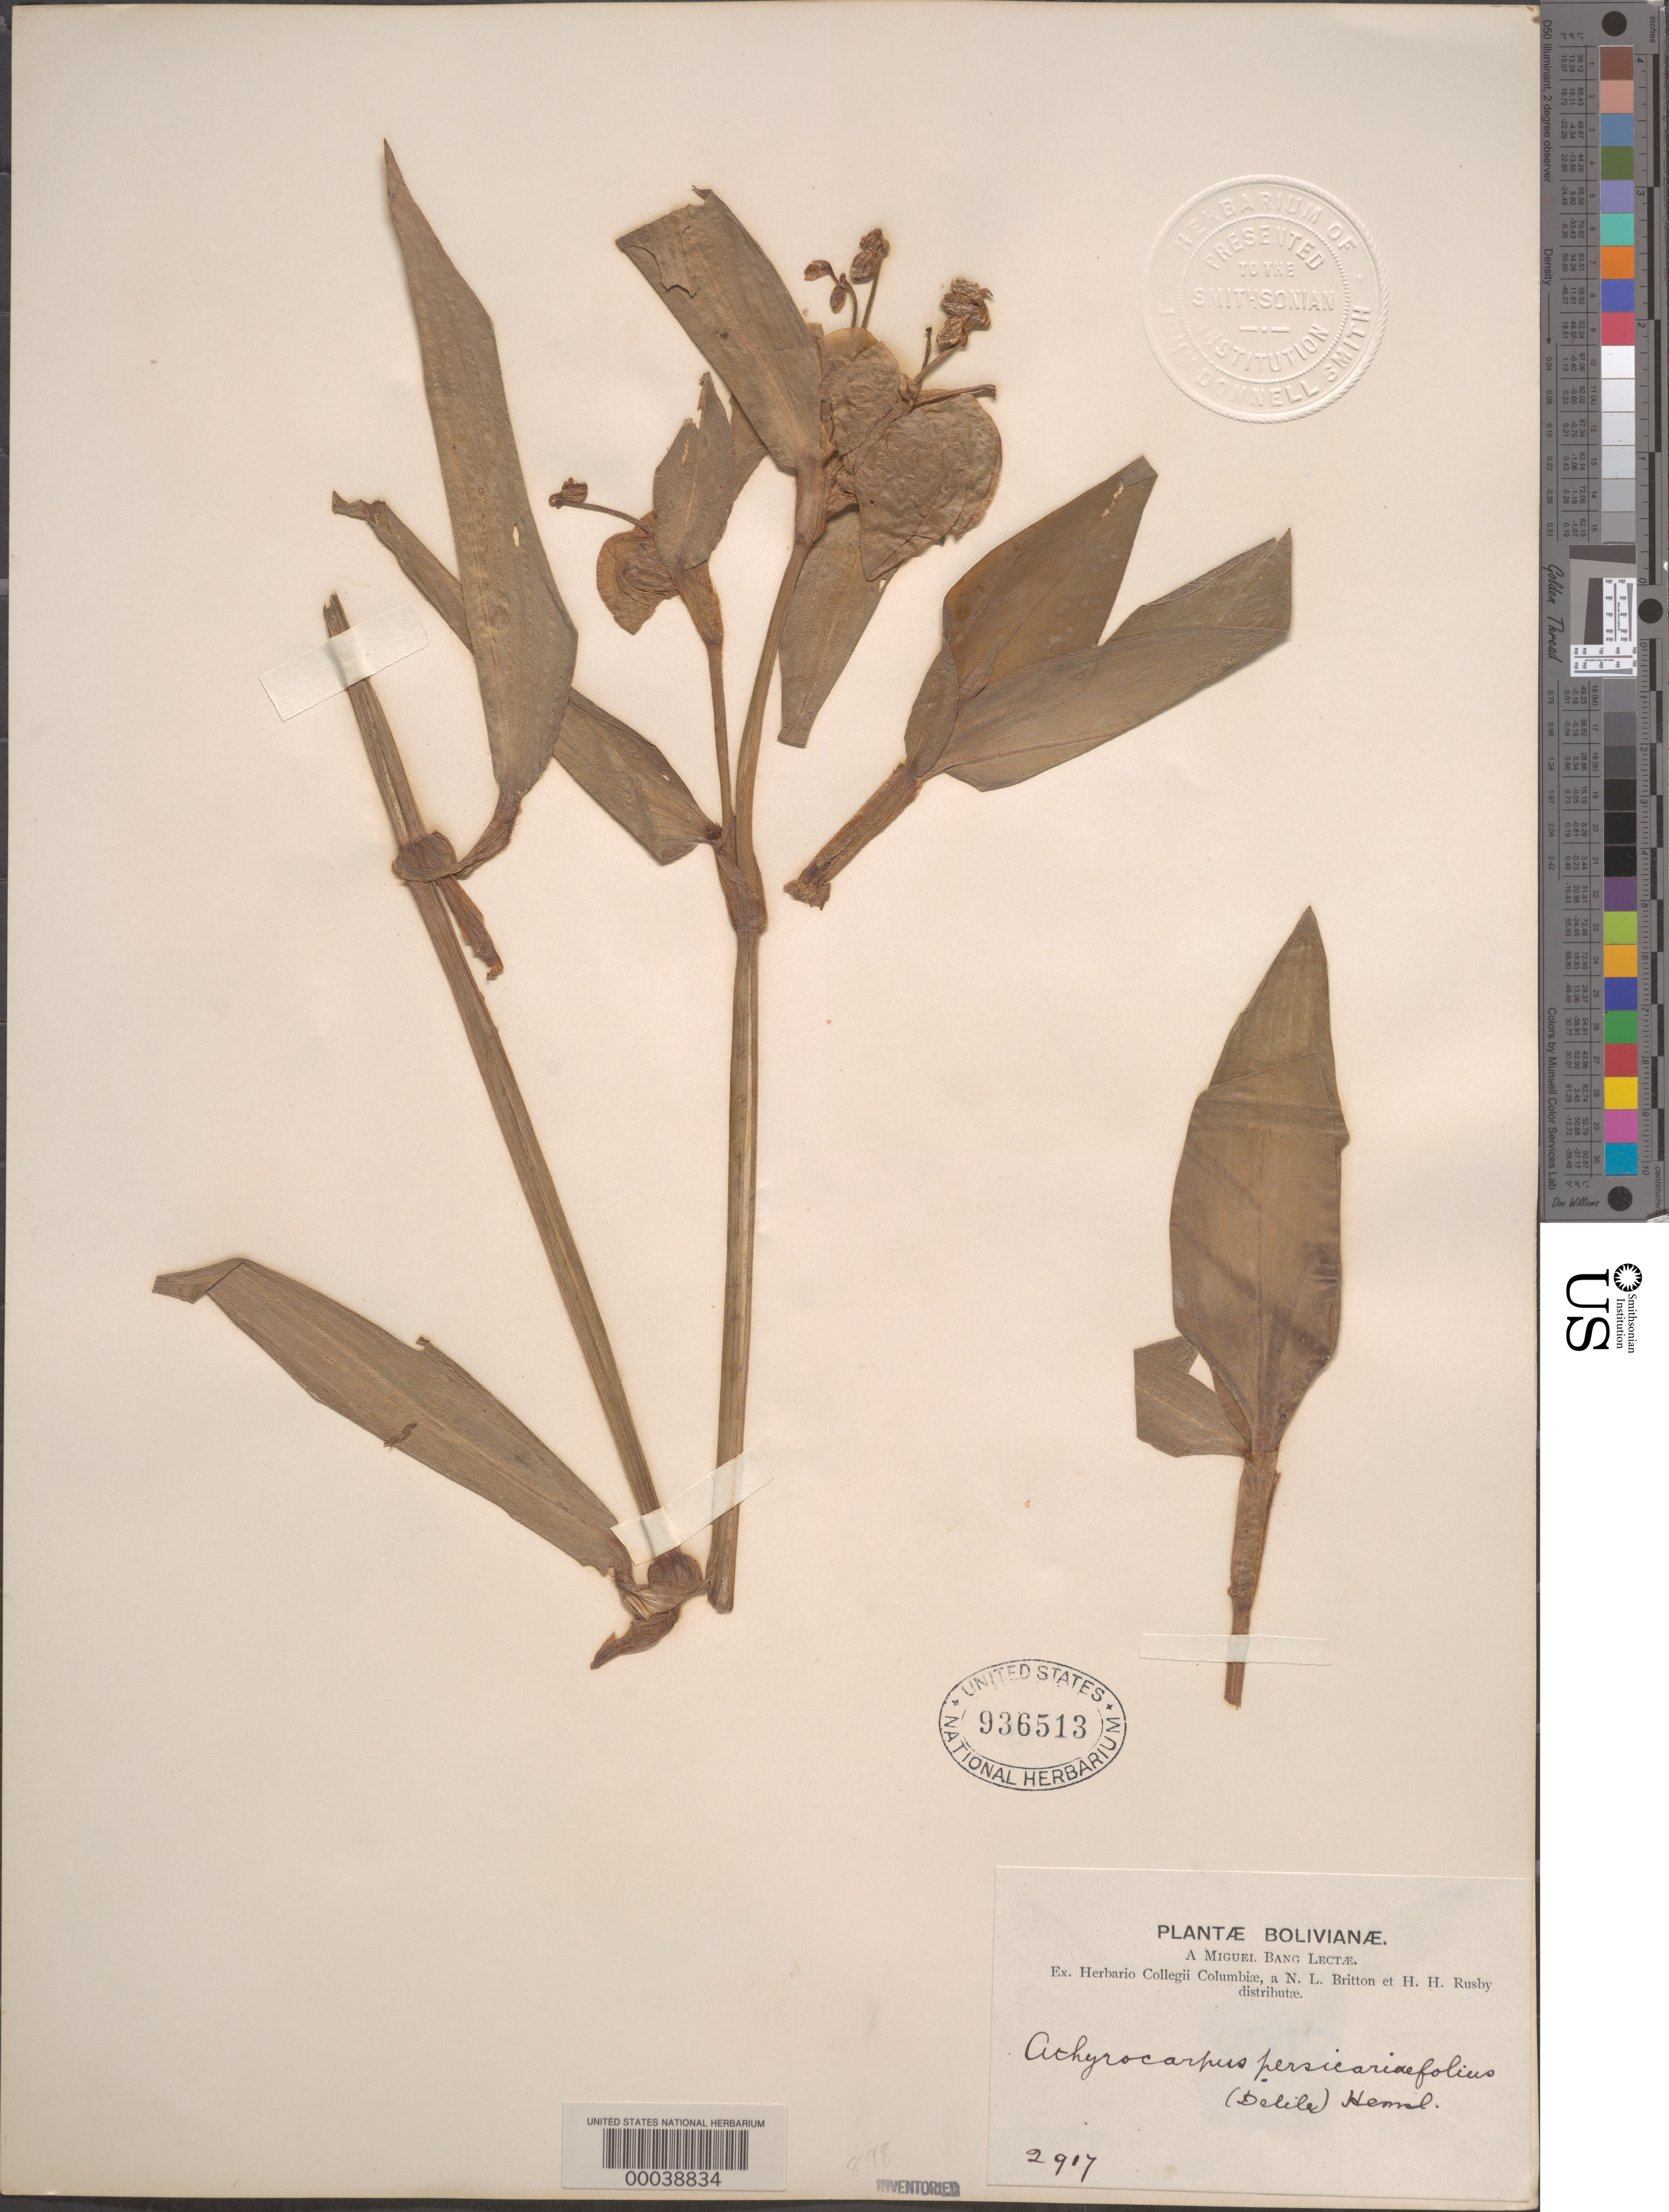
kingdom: Plantae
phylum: Tracheophyta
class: Liliopsida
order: Commelinales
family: Commelinaceae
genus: Commelina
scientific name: Commelina obliqua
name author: Vahl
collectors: M. Bang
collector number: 2917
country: Bolivia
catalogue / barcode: US 936513